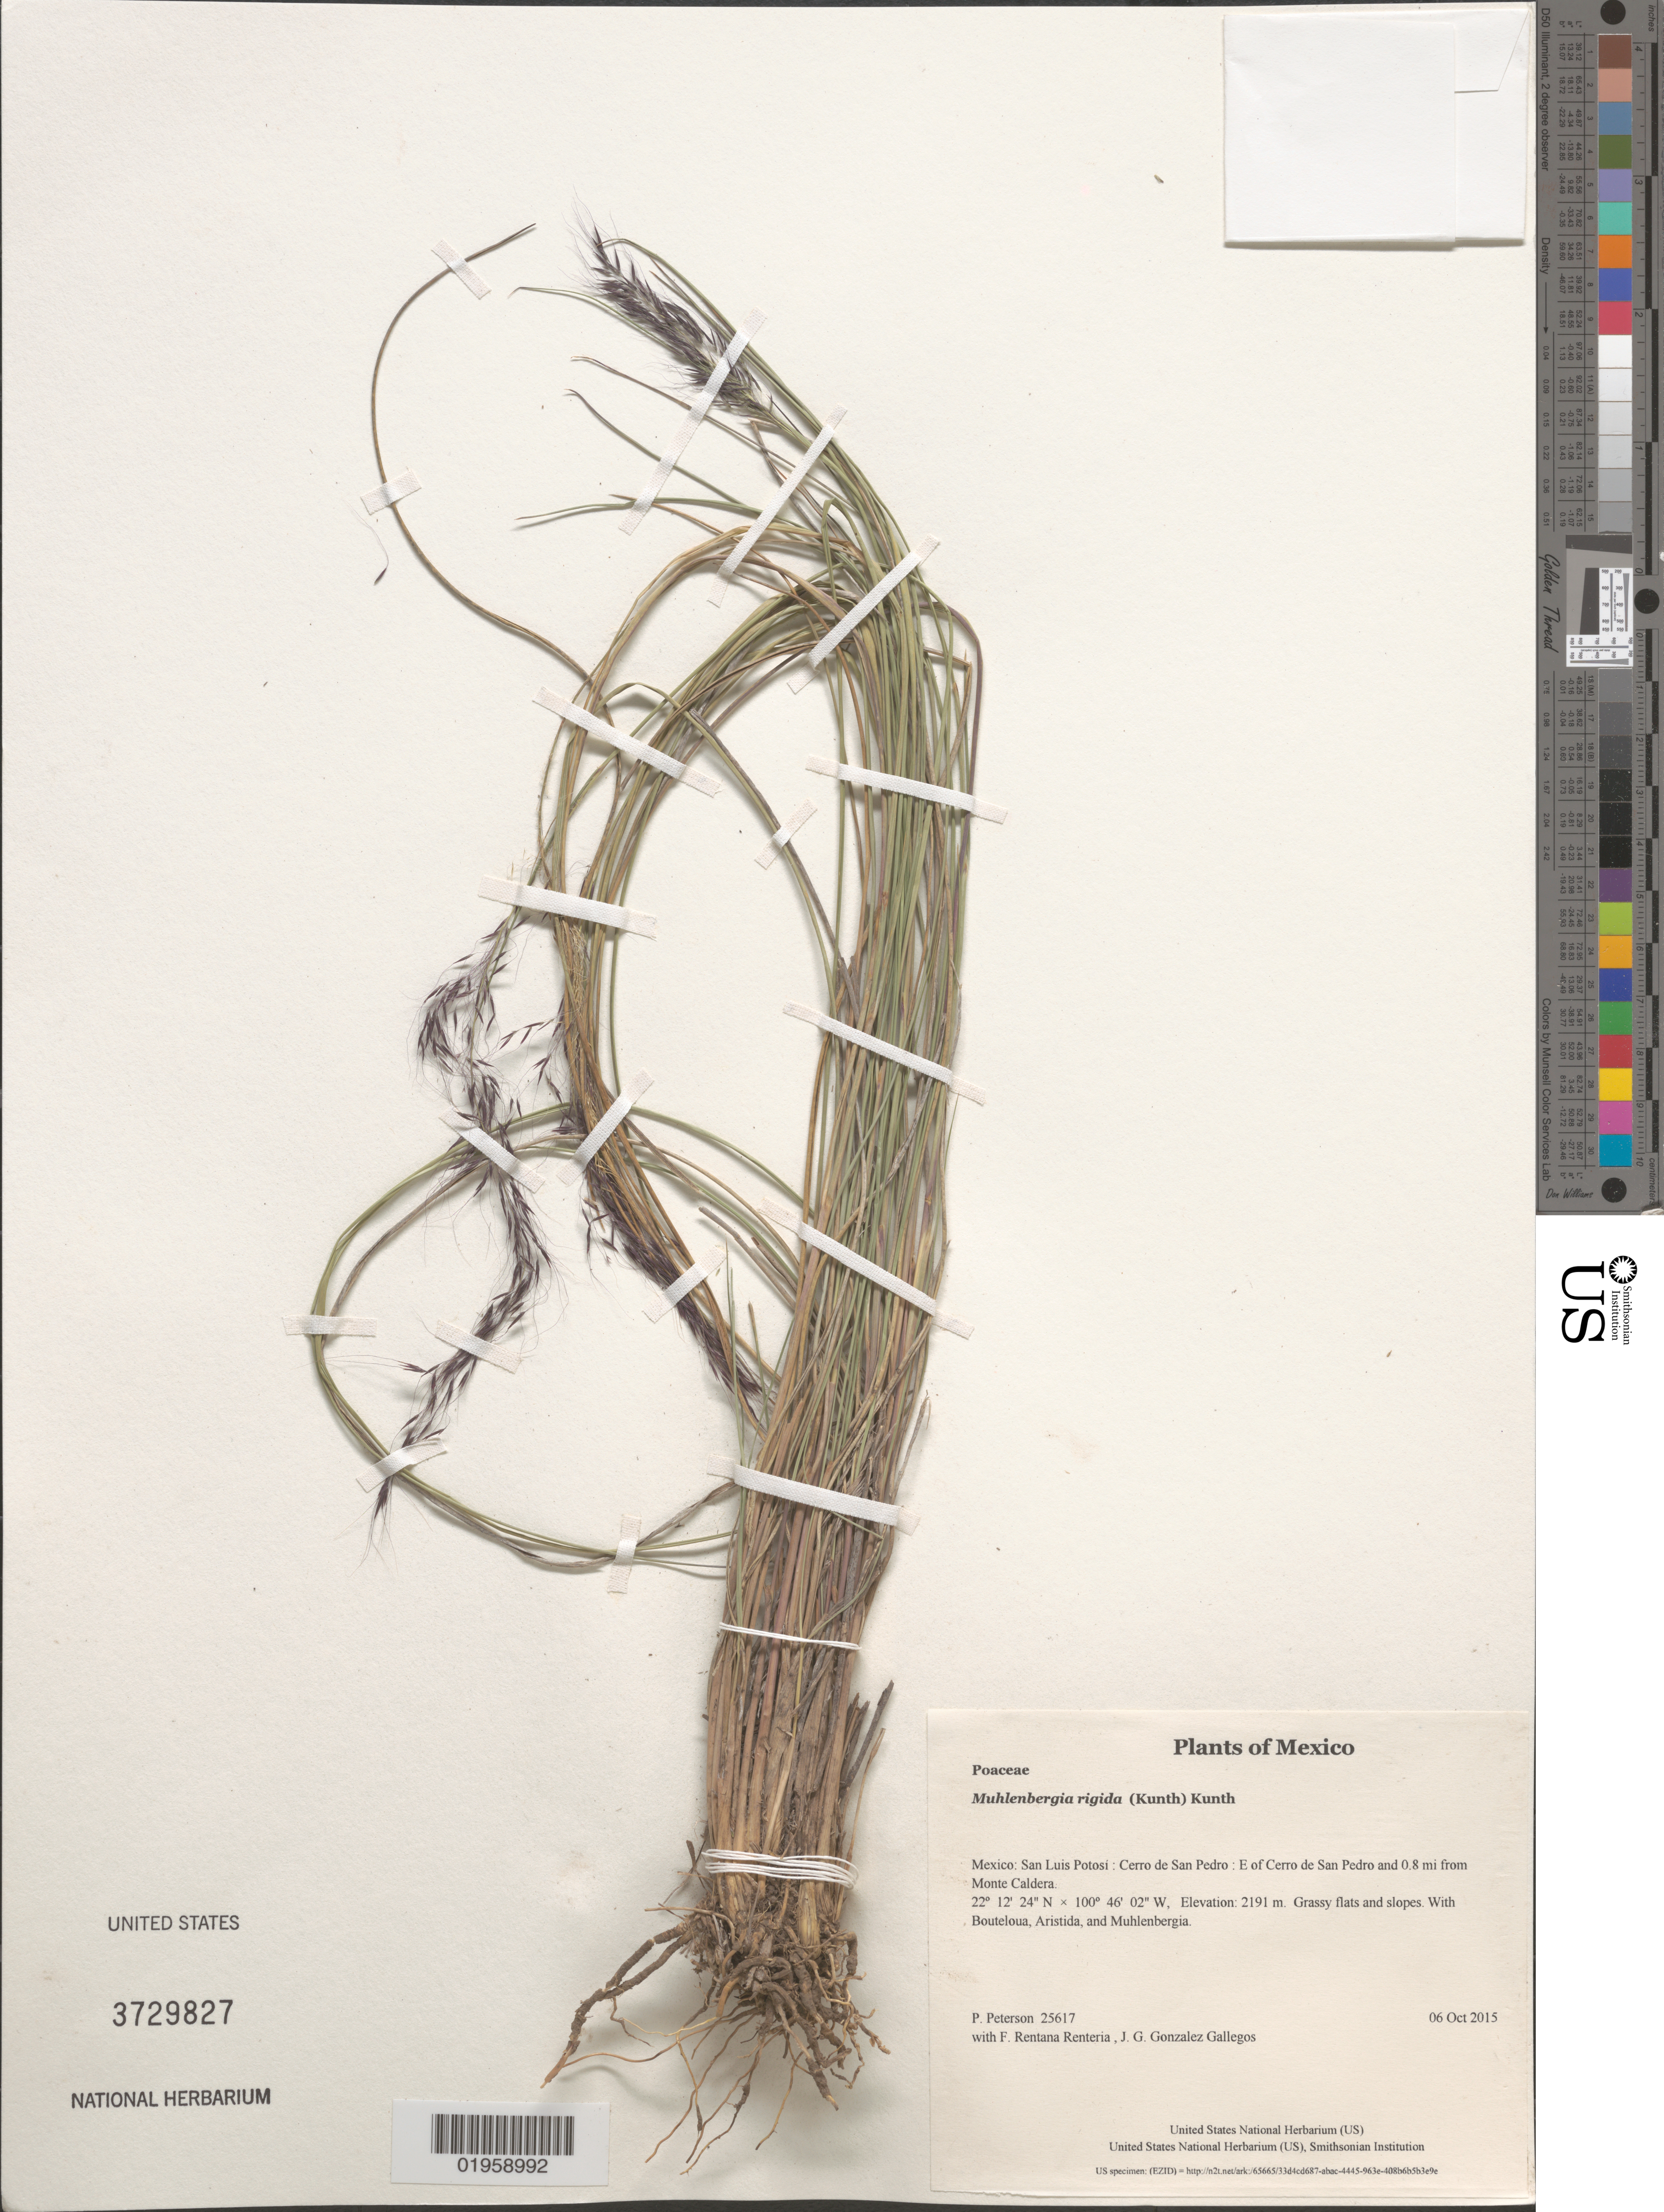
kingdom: Plantae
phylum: Tracheophyta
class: Liliopsida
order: Poales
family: Poaceae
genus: Muhlenbergia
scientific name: Muhlenbergia rigida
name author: (Kunth) Kunth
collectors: P. M. Peterson, F. Rentana Renteria & J. G. Gonzalez Gallegos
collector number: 25617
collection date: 2015-10-06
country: Mexico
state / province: San Luis Potosí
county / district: Cerro de San Pedro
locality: E of Cerro de San Pedro and 0.8 mi from Monte Caldera.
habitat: Grassy flats and slopes.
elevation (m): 2191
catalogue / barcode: US 3729827